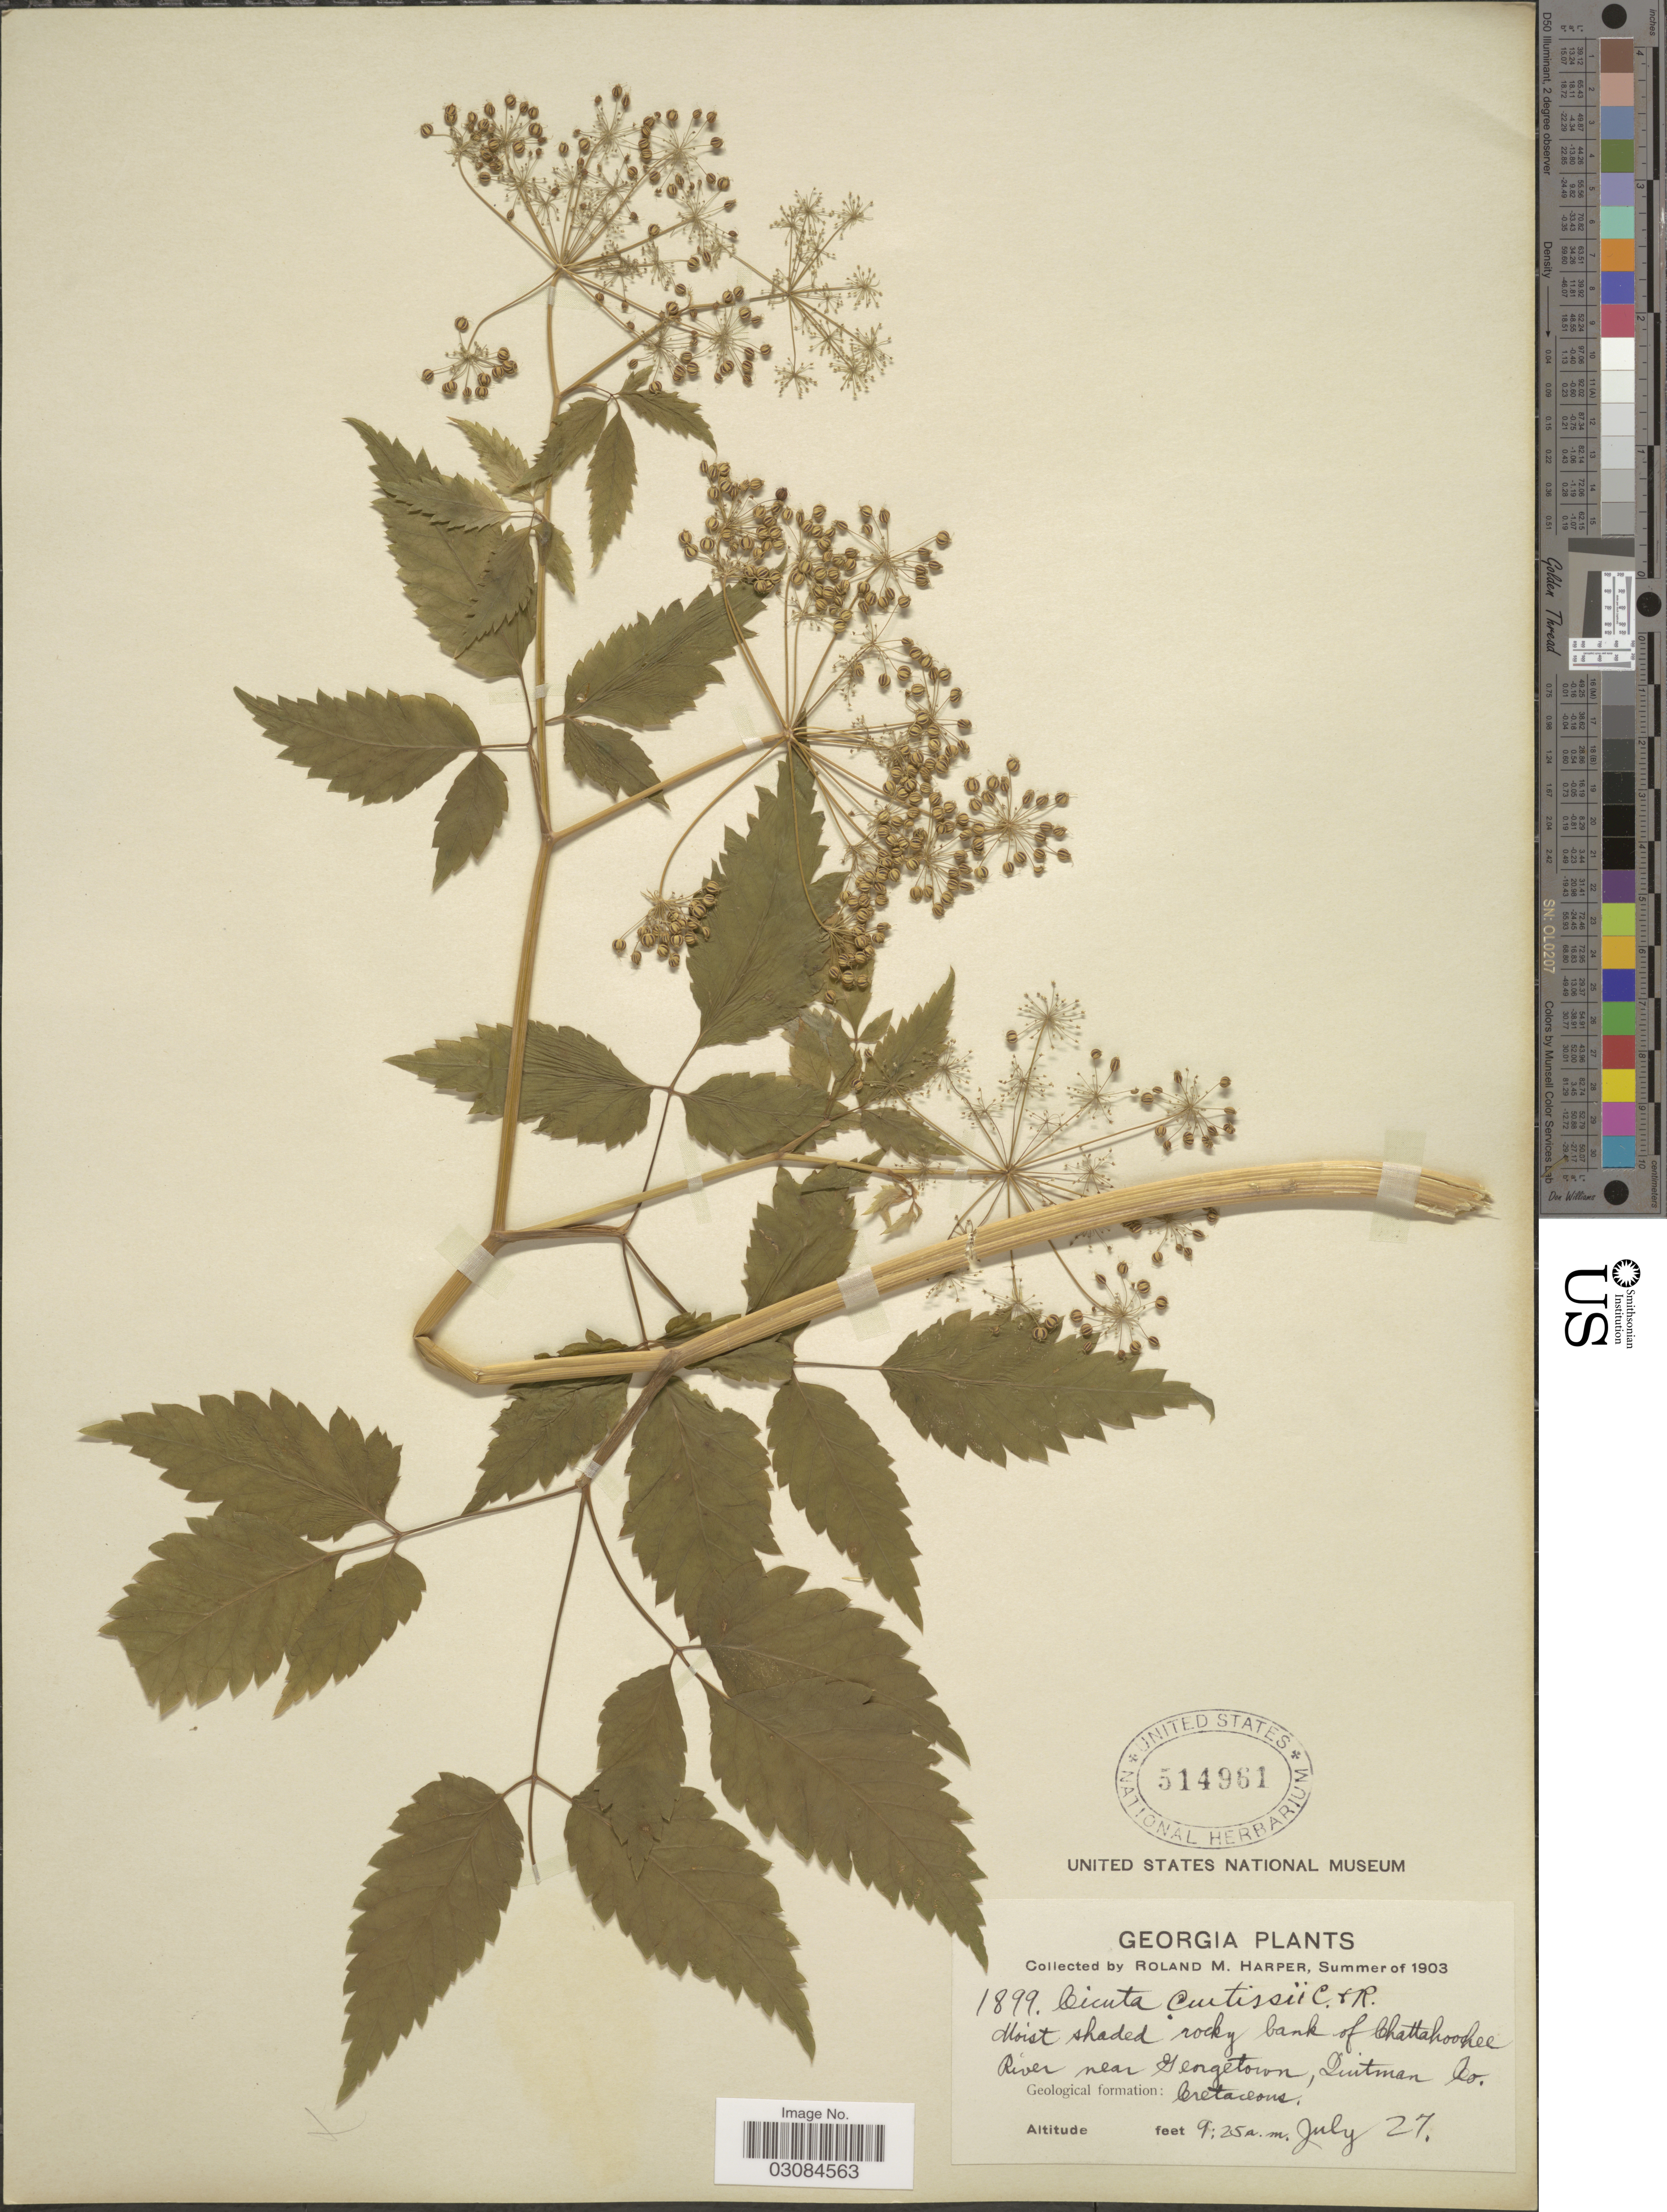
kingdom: Plantae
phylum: Tracheophyta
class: Magnoliopsida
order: Apiales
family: Apiaceae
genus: Cicuta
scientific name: Cicuta mexicana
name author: J.M. Coult. & Rose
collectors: R. M. Harper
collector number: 1899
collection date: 1903-07-27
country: United States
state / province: Georgia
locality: Moist shaded rocky bank of Chattahoochee River near Georgetown, Quitman Co.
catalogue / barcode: US 514961